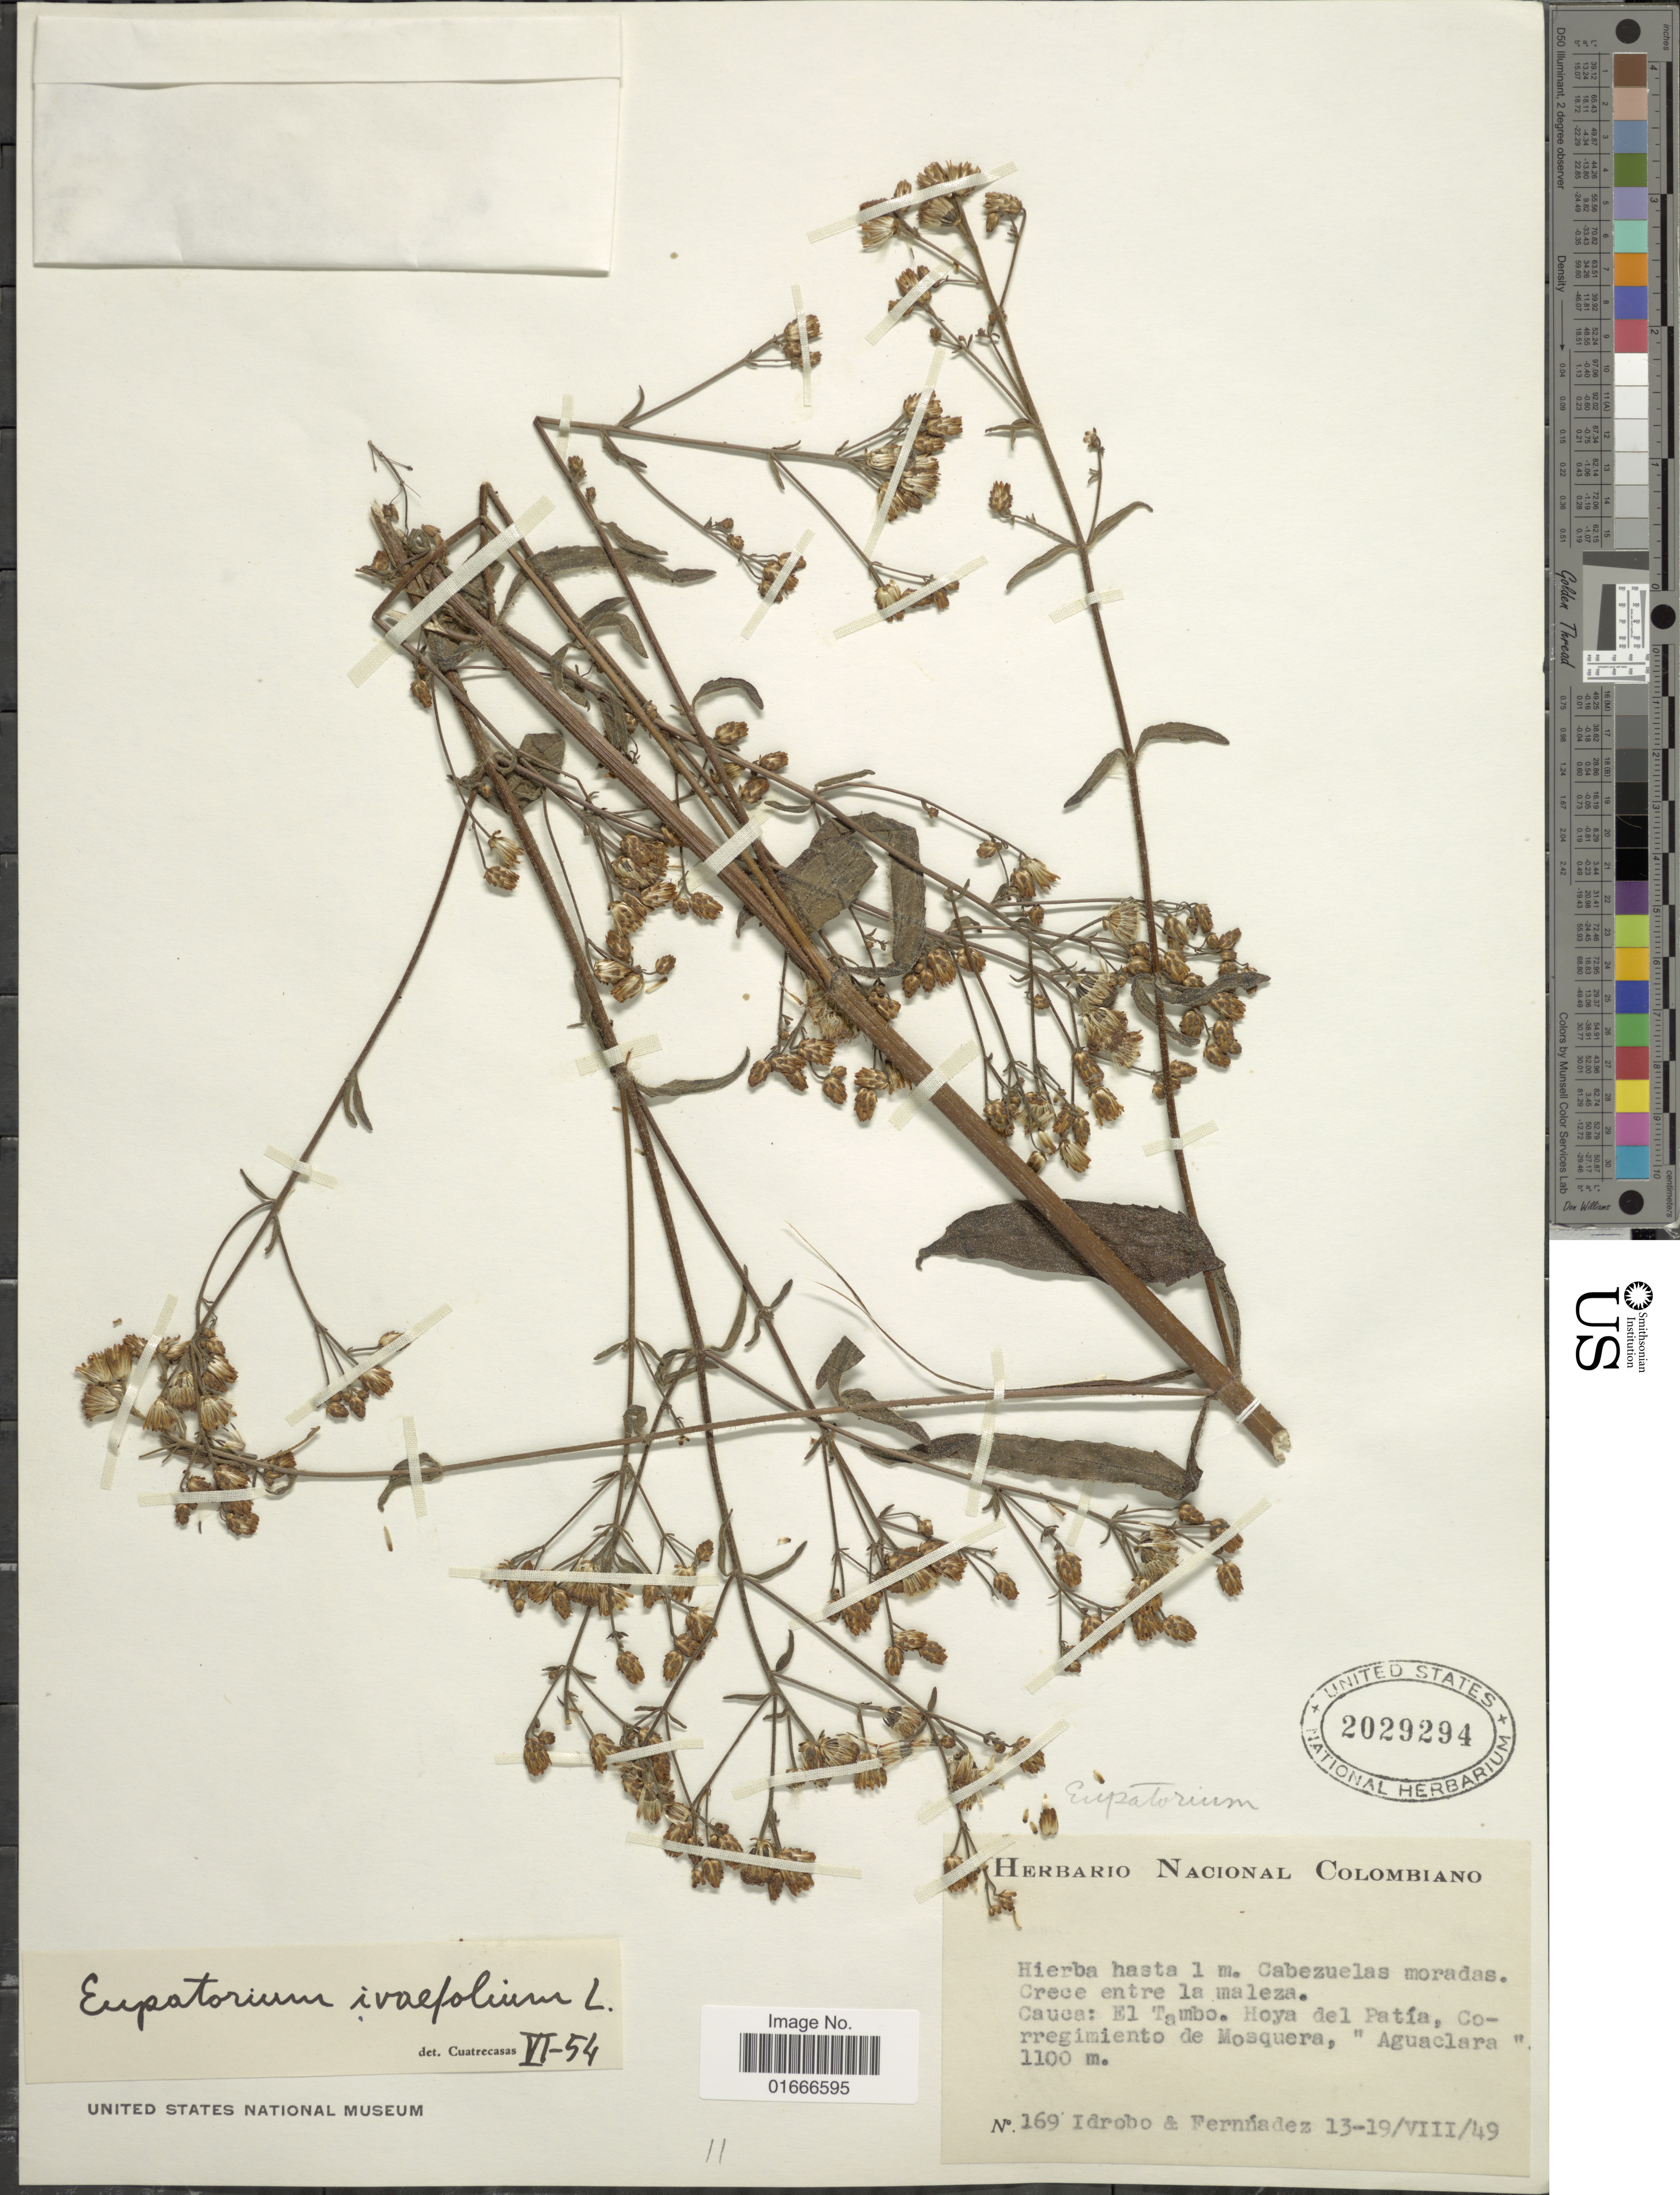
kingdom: Plantae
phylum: Tracheophyta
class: Magnoliopsida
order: Asterales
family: Asteraceae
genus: Chromolaena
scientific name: Chromolaena ivaefolia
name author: (L.) R.M. King & H. Rob.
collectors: -- Idrobo & -- Fernandez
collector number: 169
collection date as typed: Transcribed d/m/y: 13/8/49 to 19/8/49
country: Colombia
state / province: Cauca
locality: Crece entre la maleza, El Tambo, Hoya del Patia, Corregimiento de Mosquera, Aguaclara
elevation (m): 1100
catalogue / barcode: US 2028294